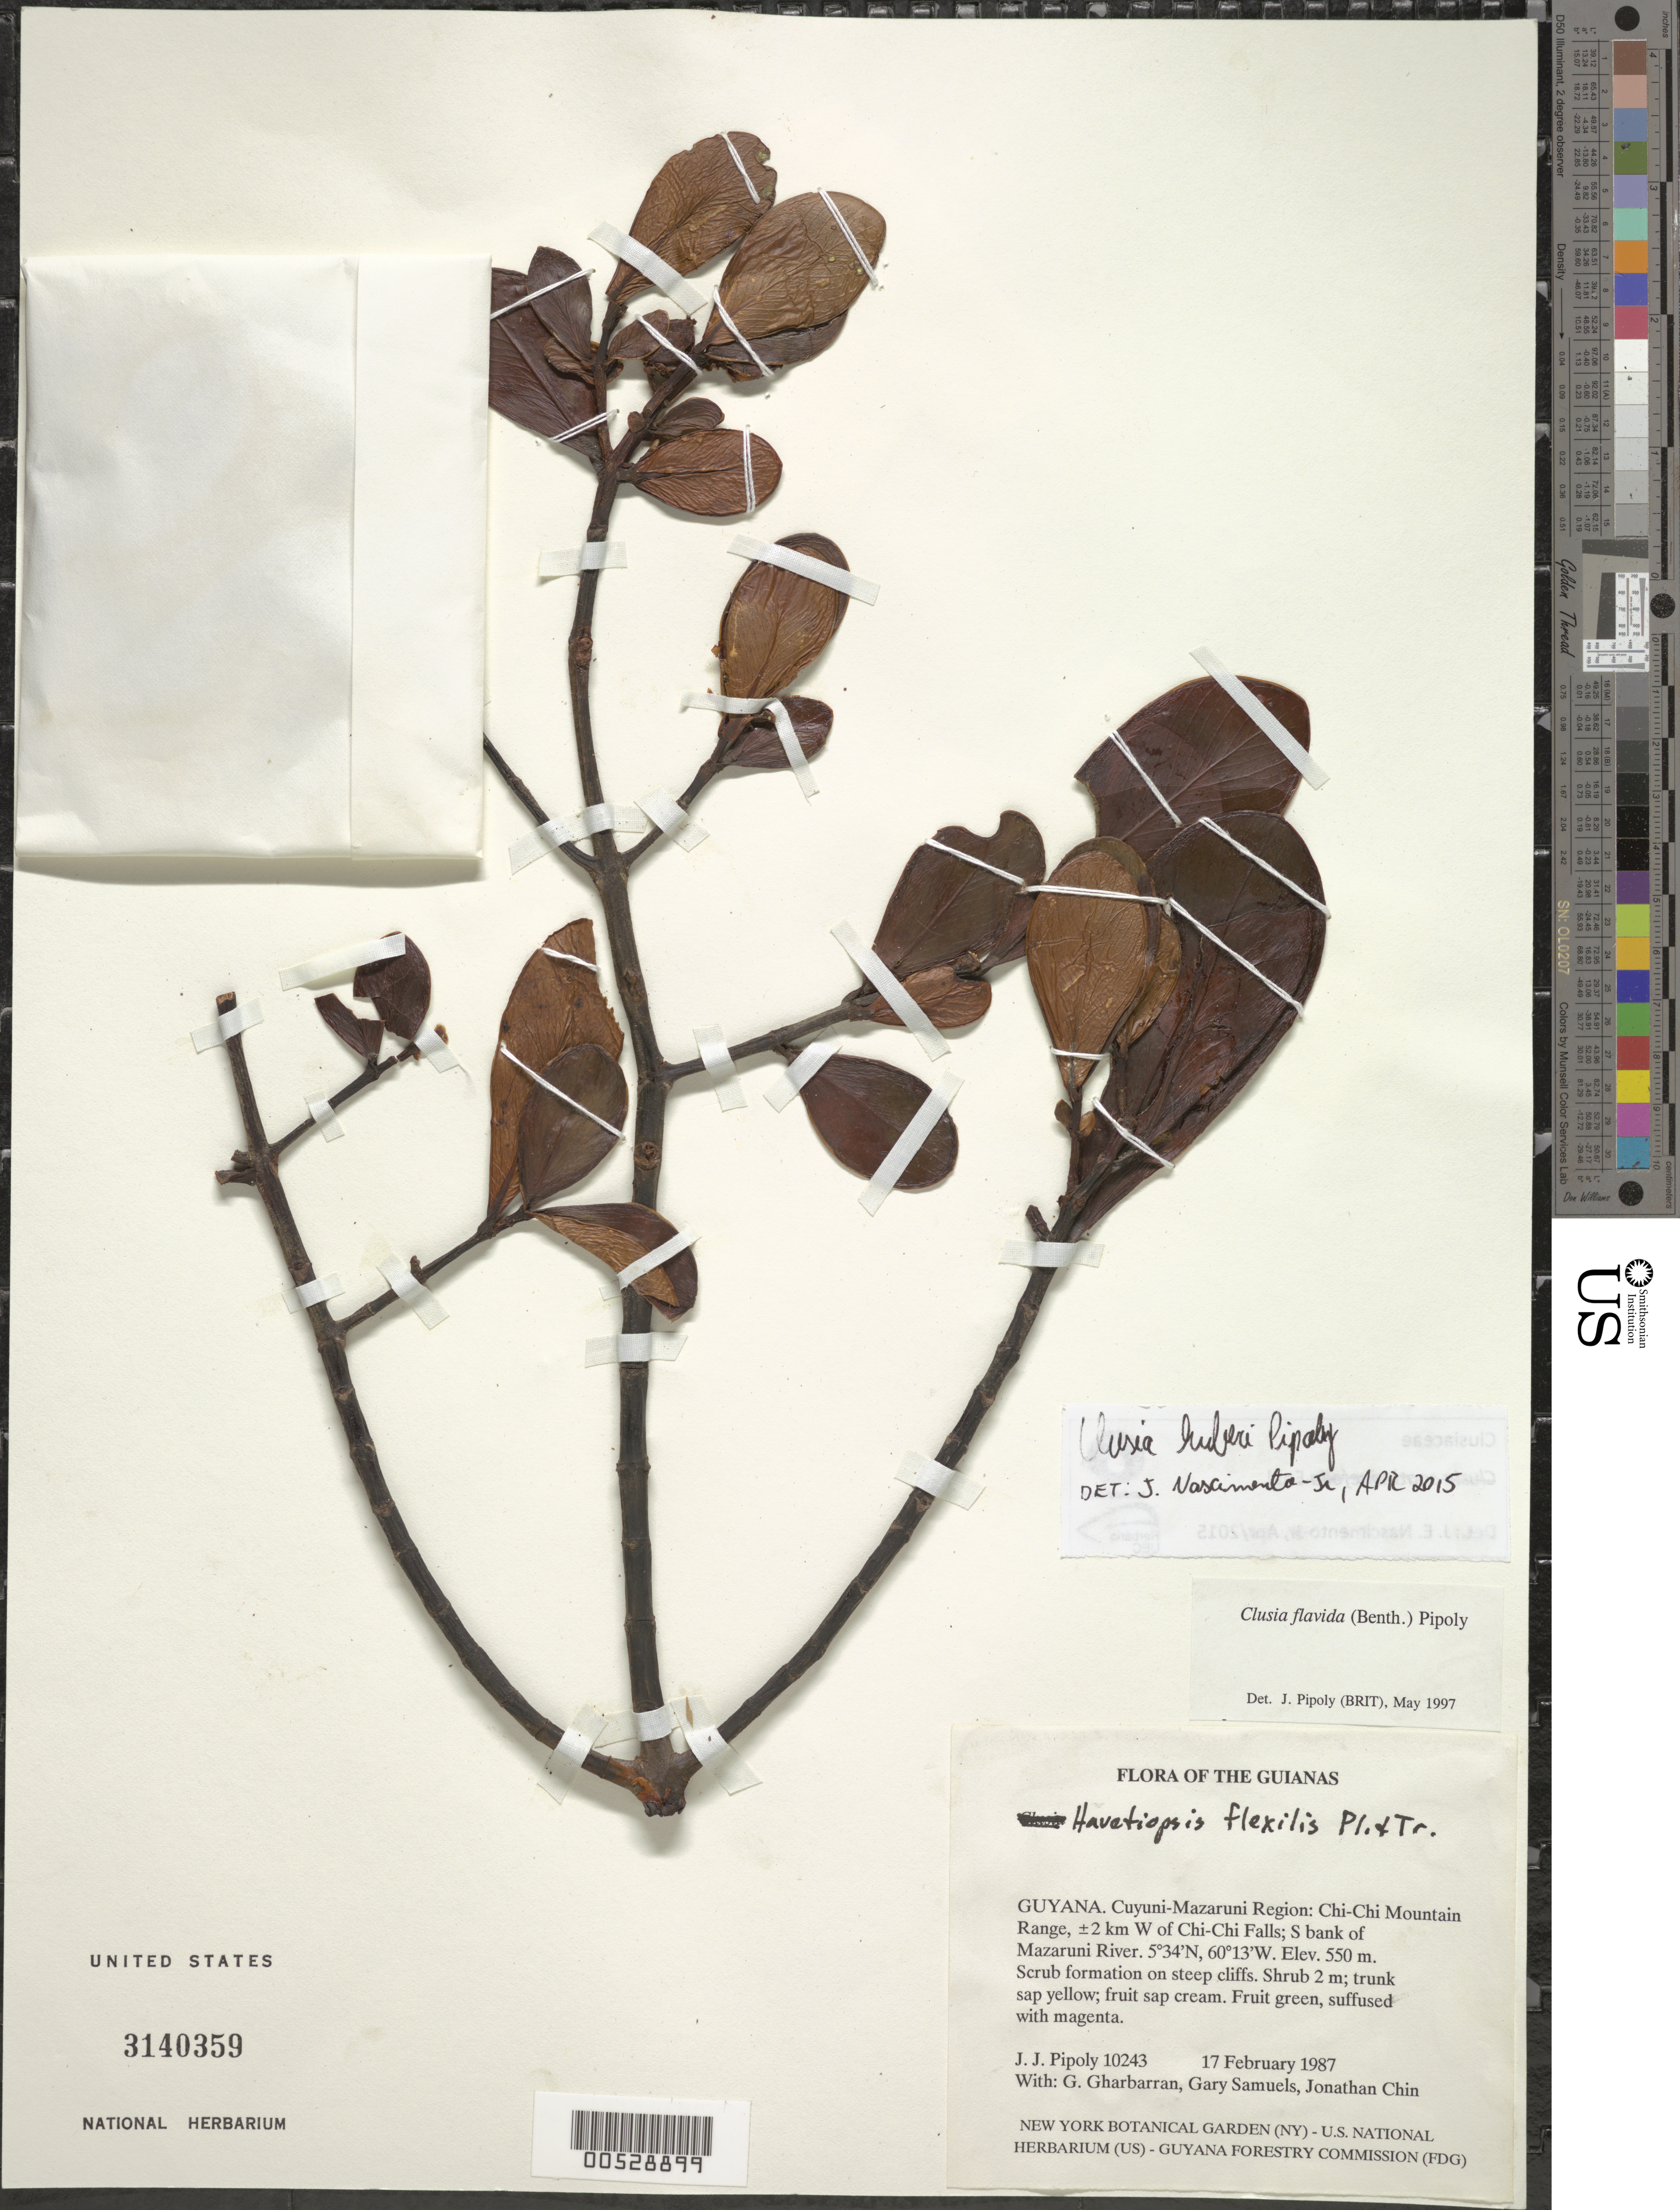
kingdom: Plantae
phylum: Tracheophyta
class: Magnoliopsida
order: Malpighiales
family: Clusiaceae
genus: Clusia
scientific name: Clusia huberi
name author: Pipoly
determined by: Nascimento, Jose E., Jr.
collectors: J. J. Pipoly, G. Gharbarran, G. Samuels & J. Chin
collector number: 10243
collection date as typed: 17 February 1987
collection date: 1987-02-17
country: Guyana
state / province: Cuyuni-Mazaruni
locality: Chi-Chi Mountain Range, ±2 km W of Chi-Chi Falls; S bank of Mazaruni River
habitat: Scrub formation on steep cliffs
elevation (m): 550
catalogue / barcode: US 3140359